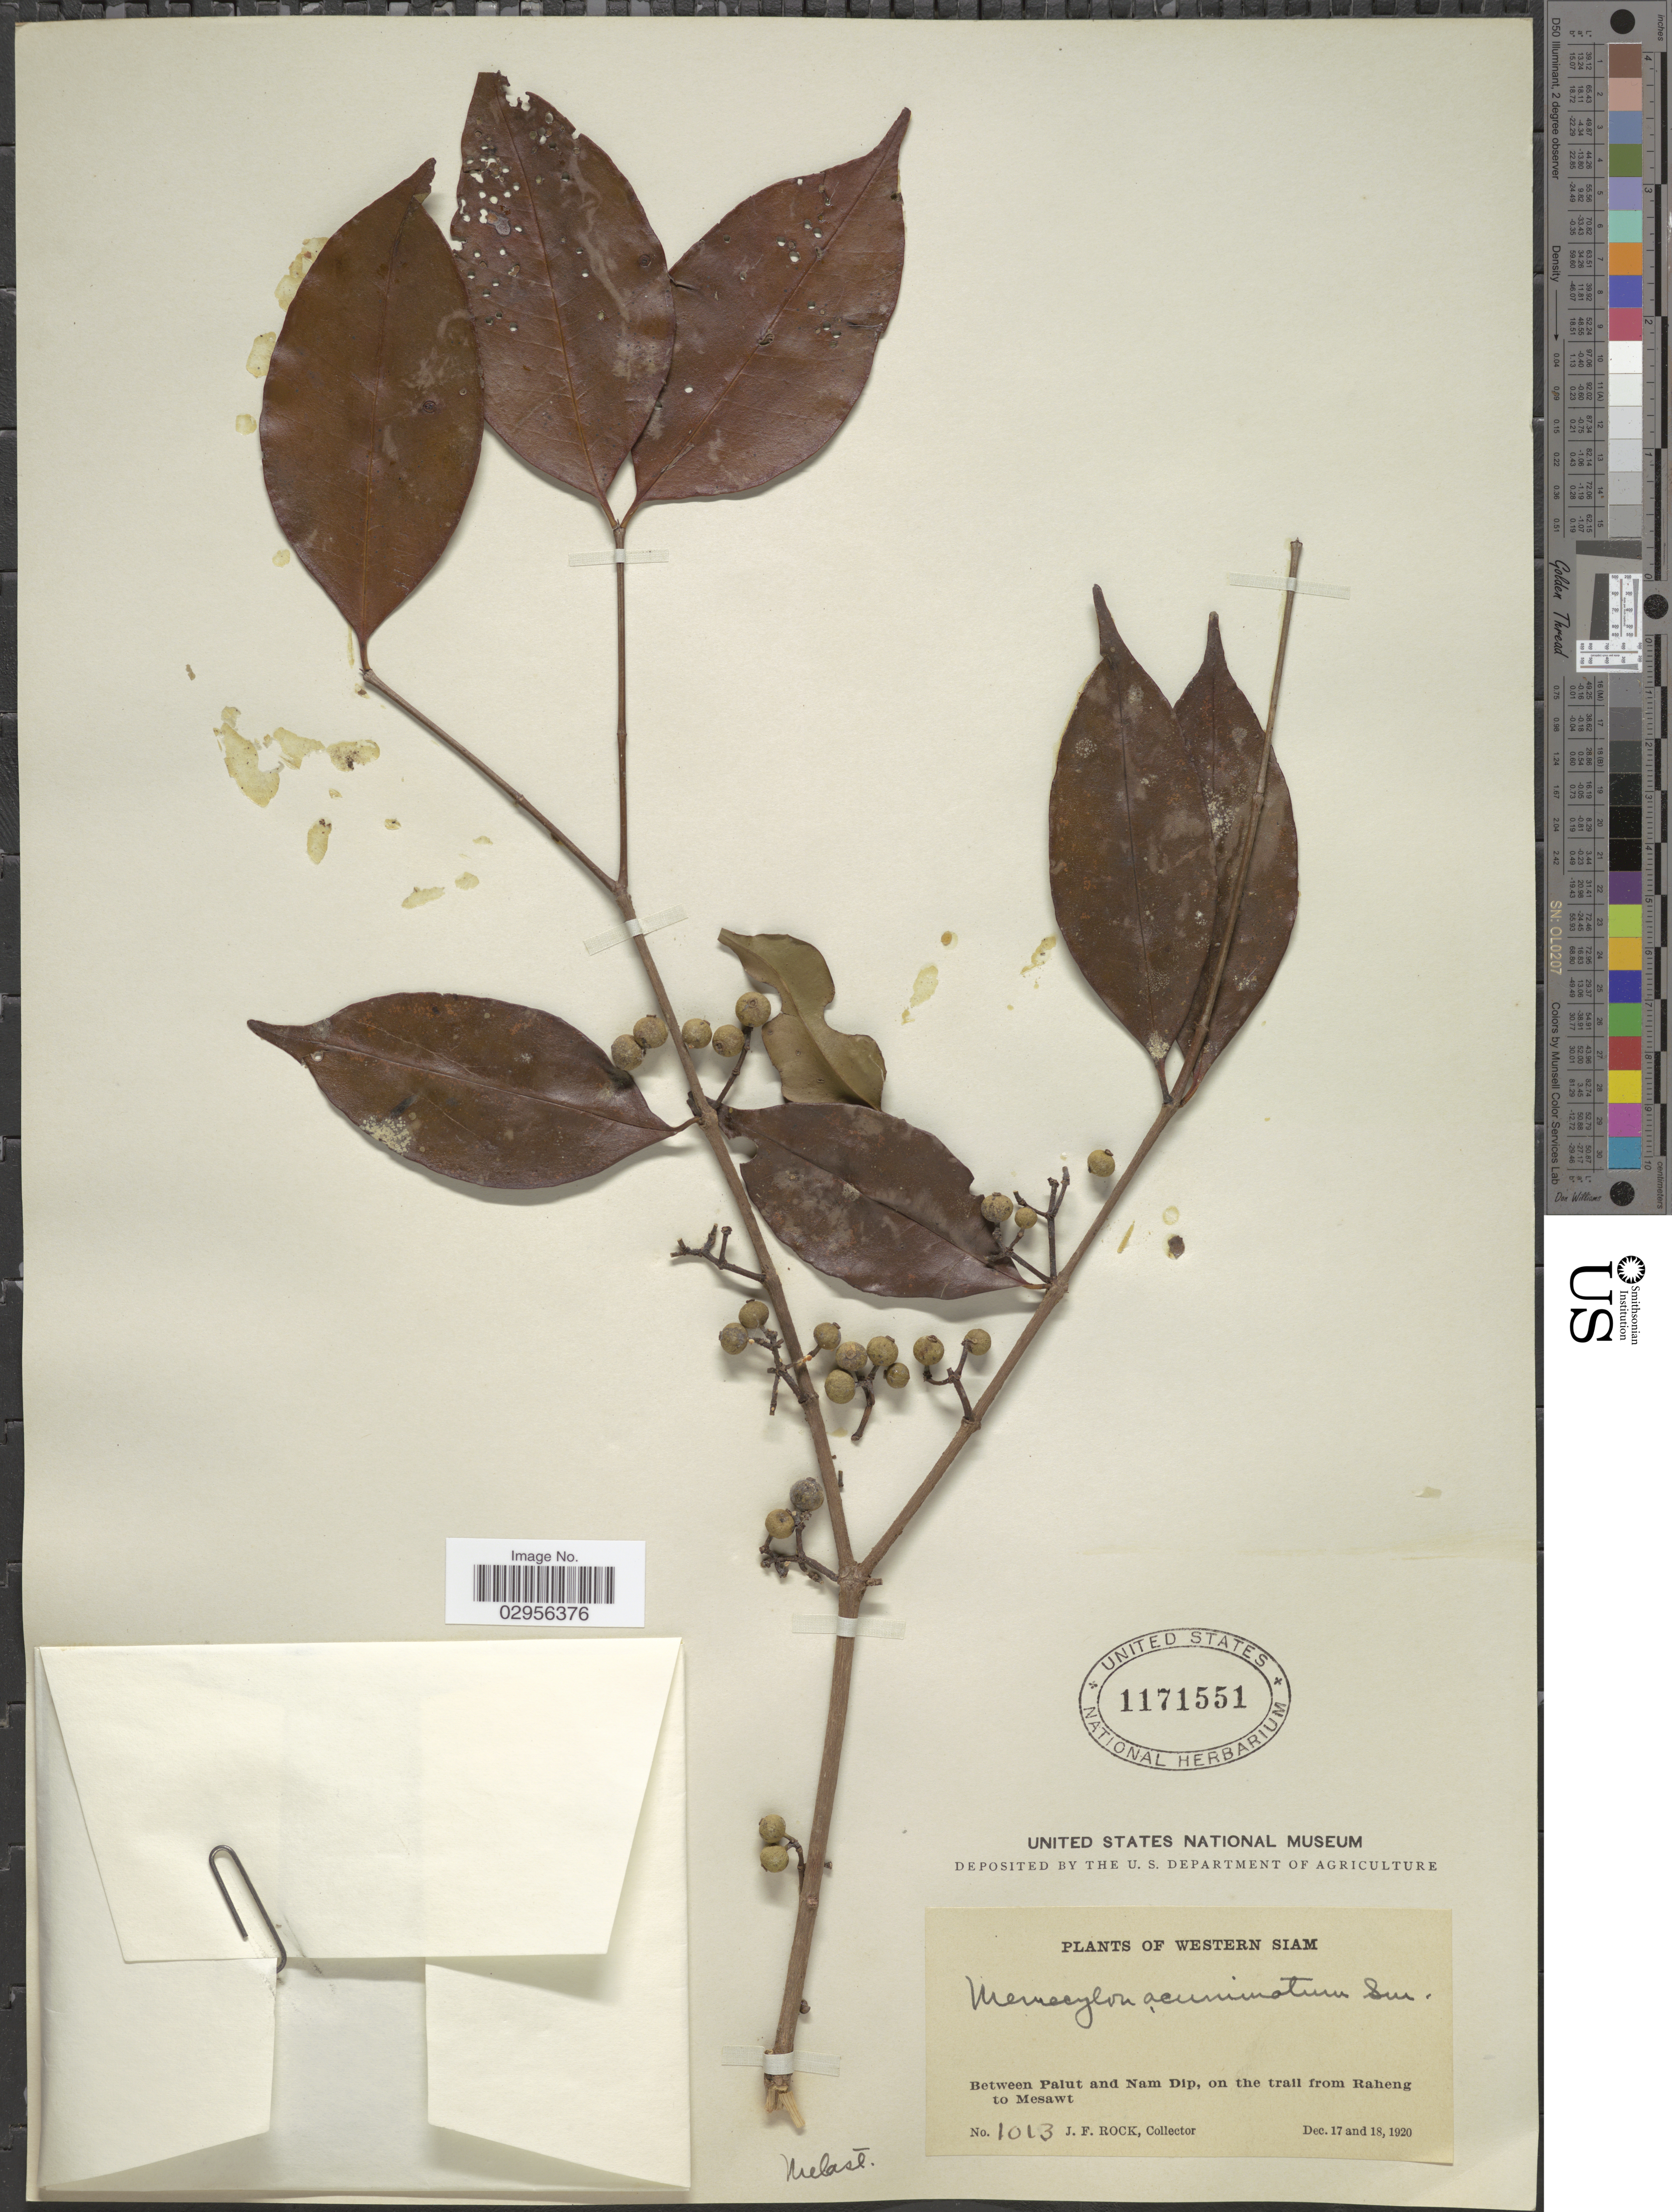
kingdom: Plantae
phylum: Tracheophyta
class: Magnoliopsida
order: Myrtales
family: Melastomataceae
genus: Memecylon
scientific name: Memecylon acuminatum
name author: Wall.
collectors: J. Rock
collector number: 1013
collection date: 1920-12-17/1920-12-18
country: Thailand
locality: Western Siam. Between Palut and Nam Dip, on the trail from Raheng to Mesawt.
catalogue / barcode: US 1171551